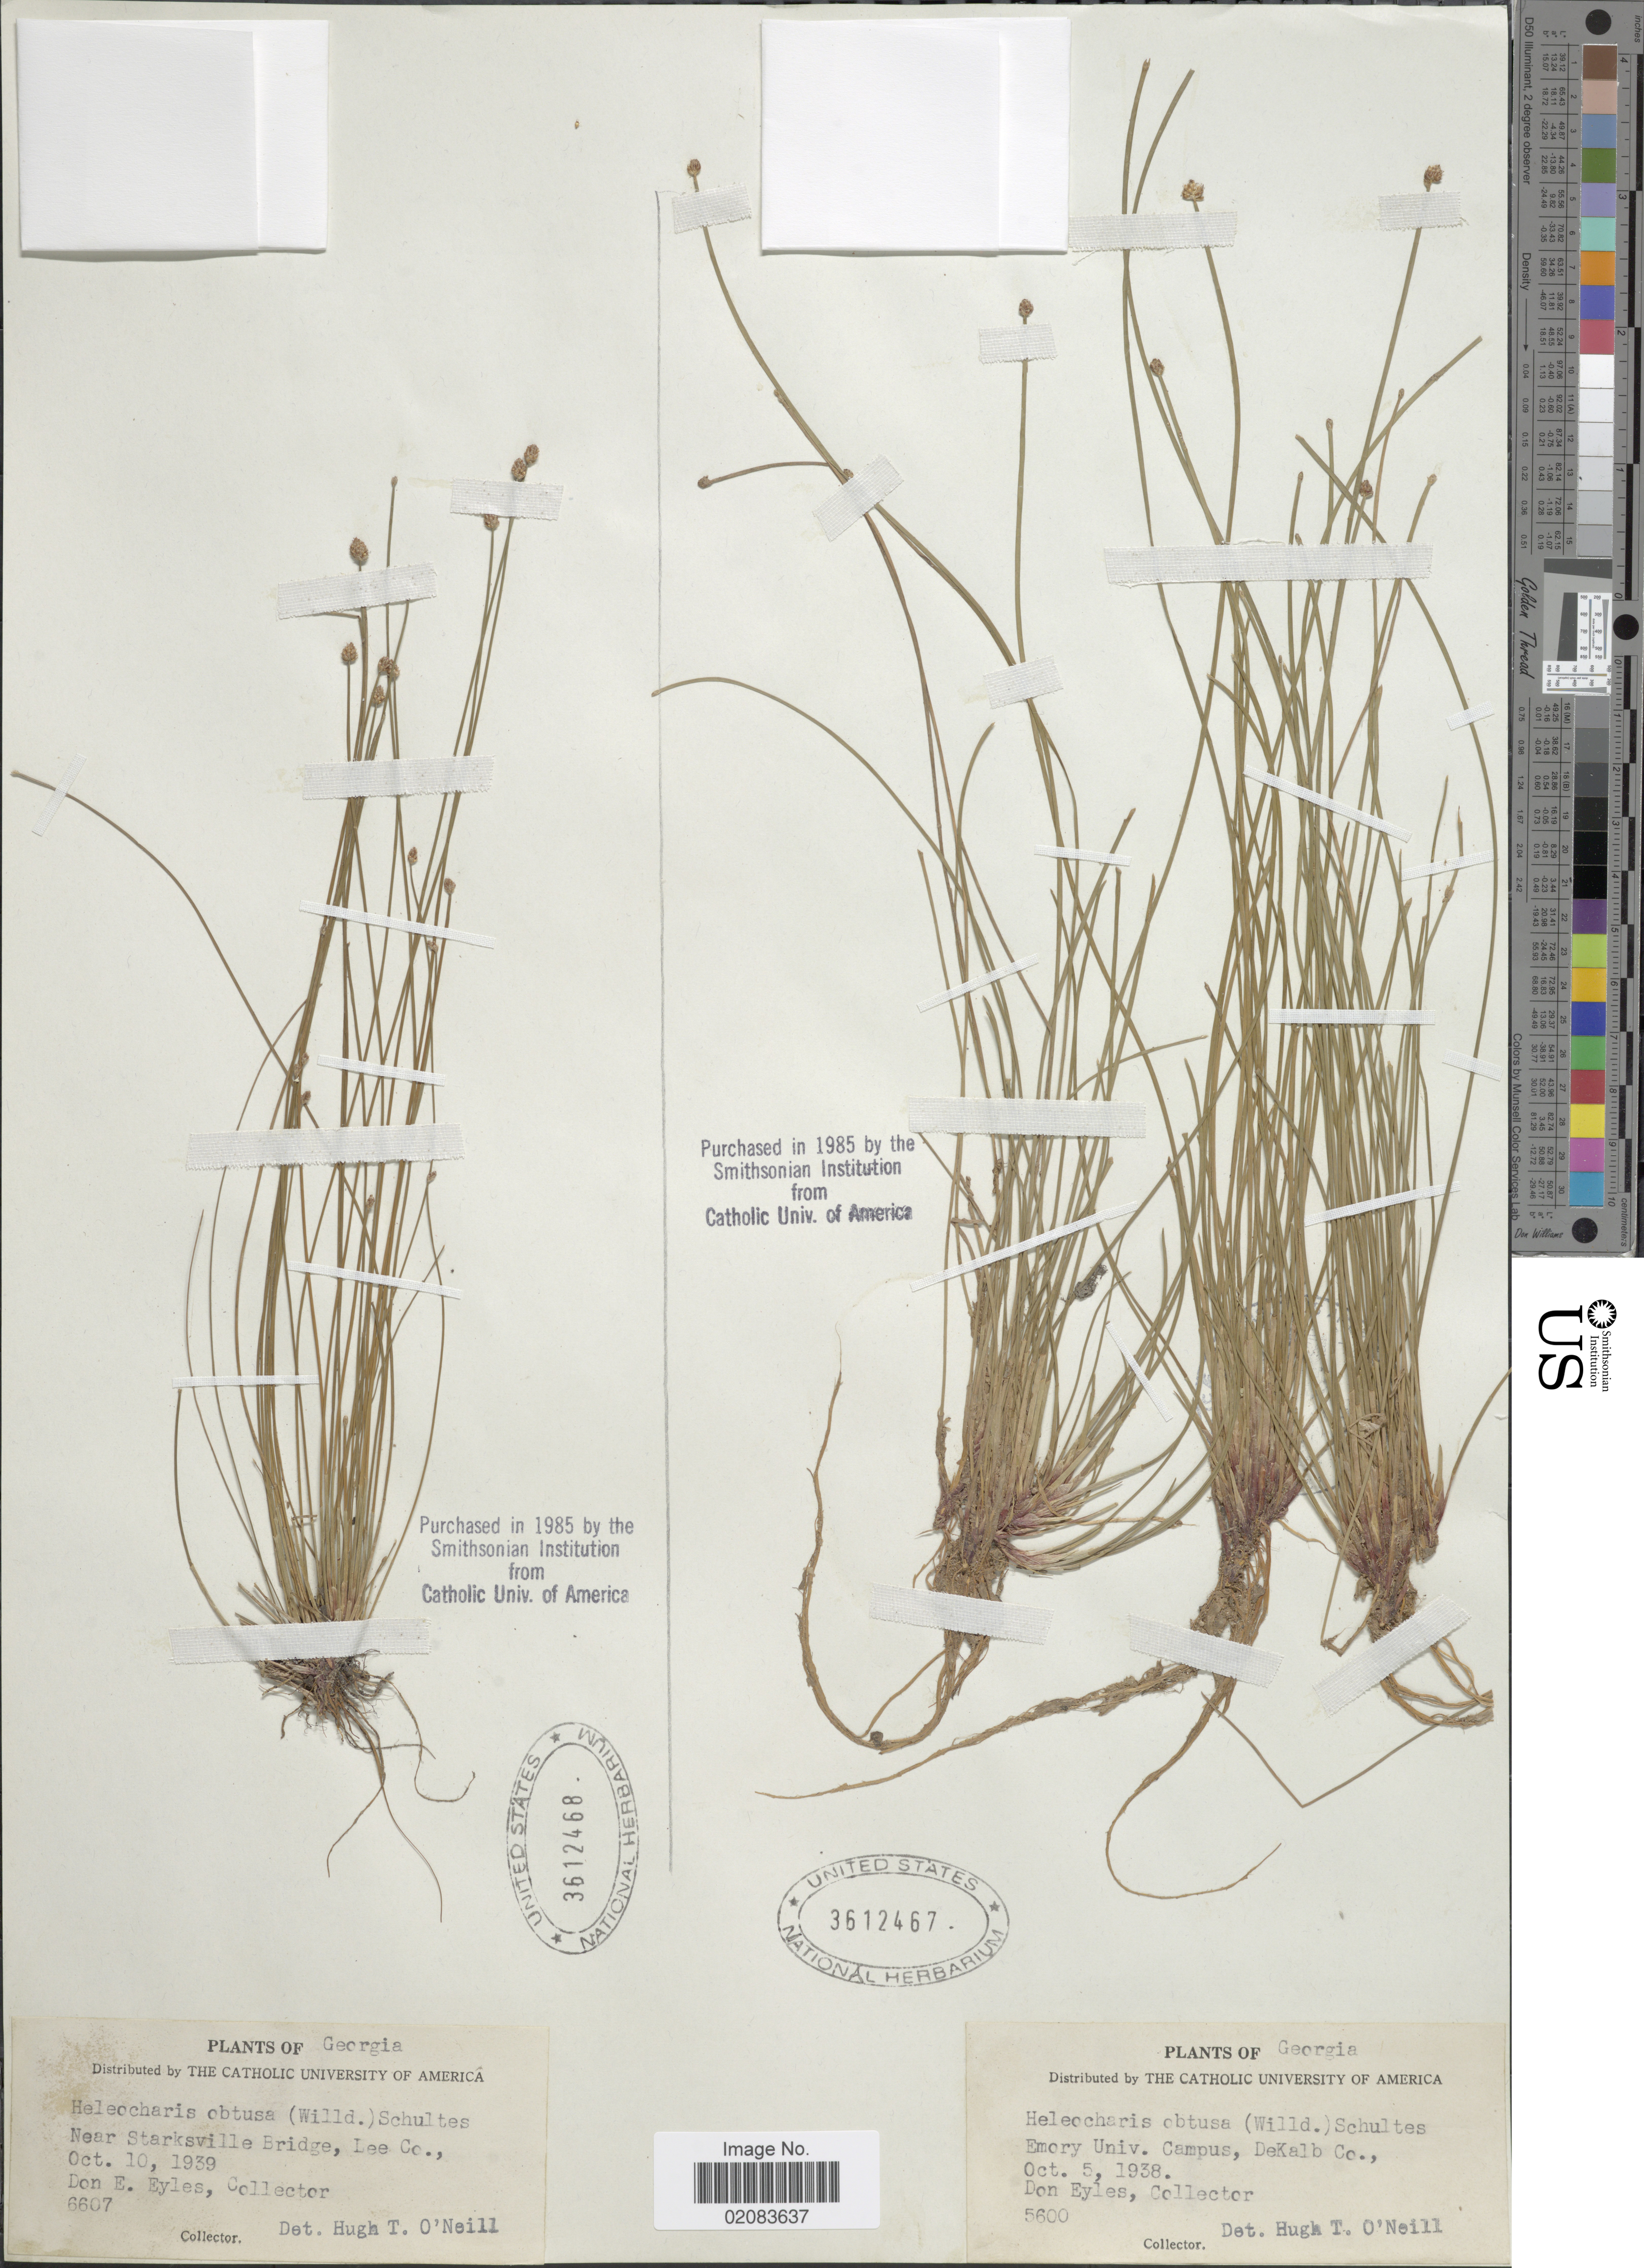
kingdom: Plantae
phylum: Tracheophyta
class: Liliopsida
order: Poales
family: Cyperaceae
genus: Eleocharis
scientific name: Eleocharis obtusa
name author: (Willd.) Schult.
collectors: D. Eyles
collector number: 5600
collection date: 1938-10-05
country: United States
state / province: Georgia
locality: Emery Univ. Campus, DeKalb Co.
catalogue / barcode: US 3612467